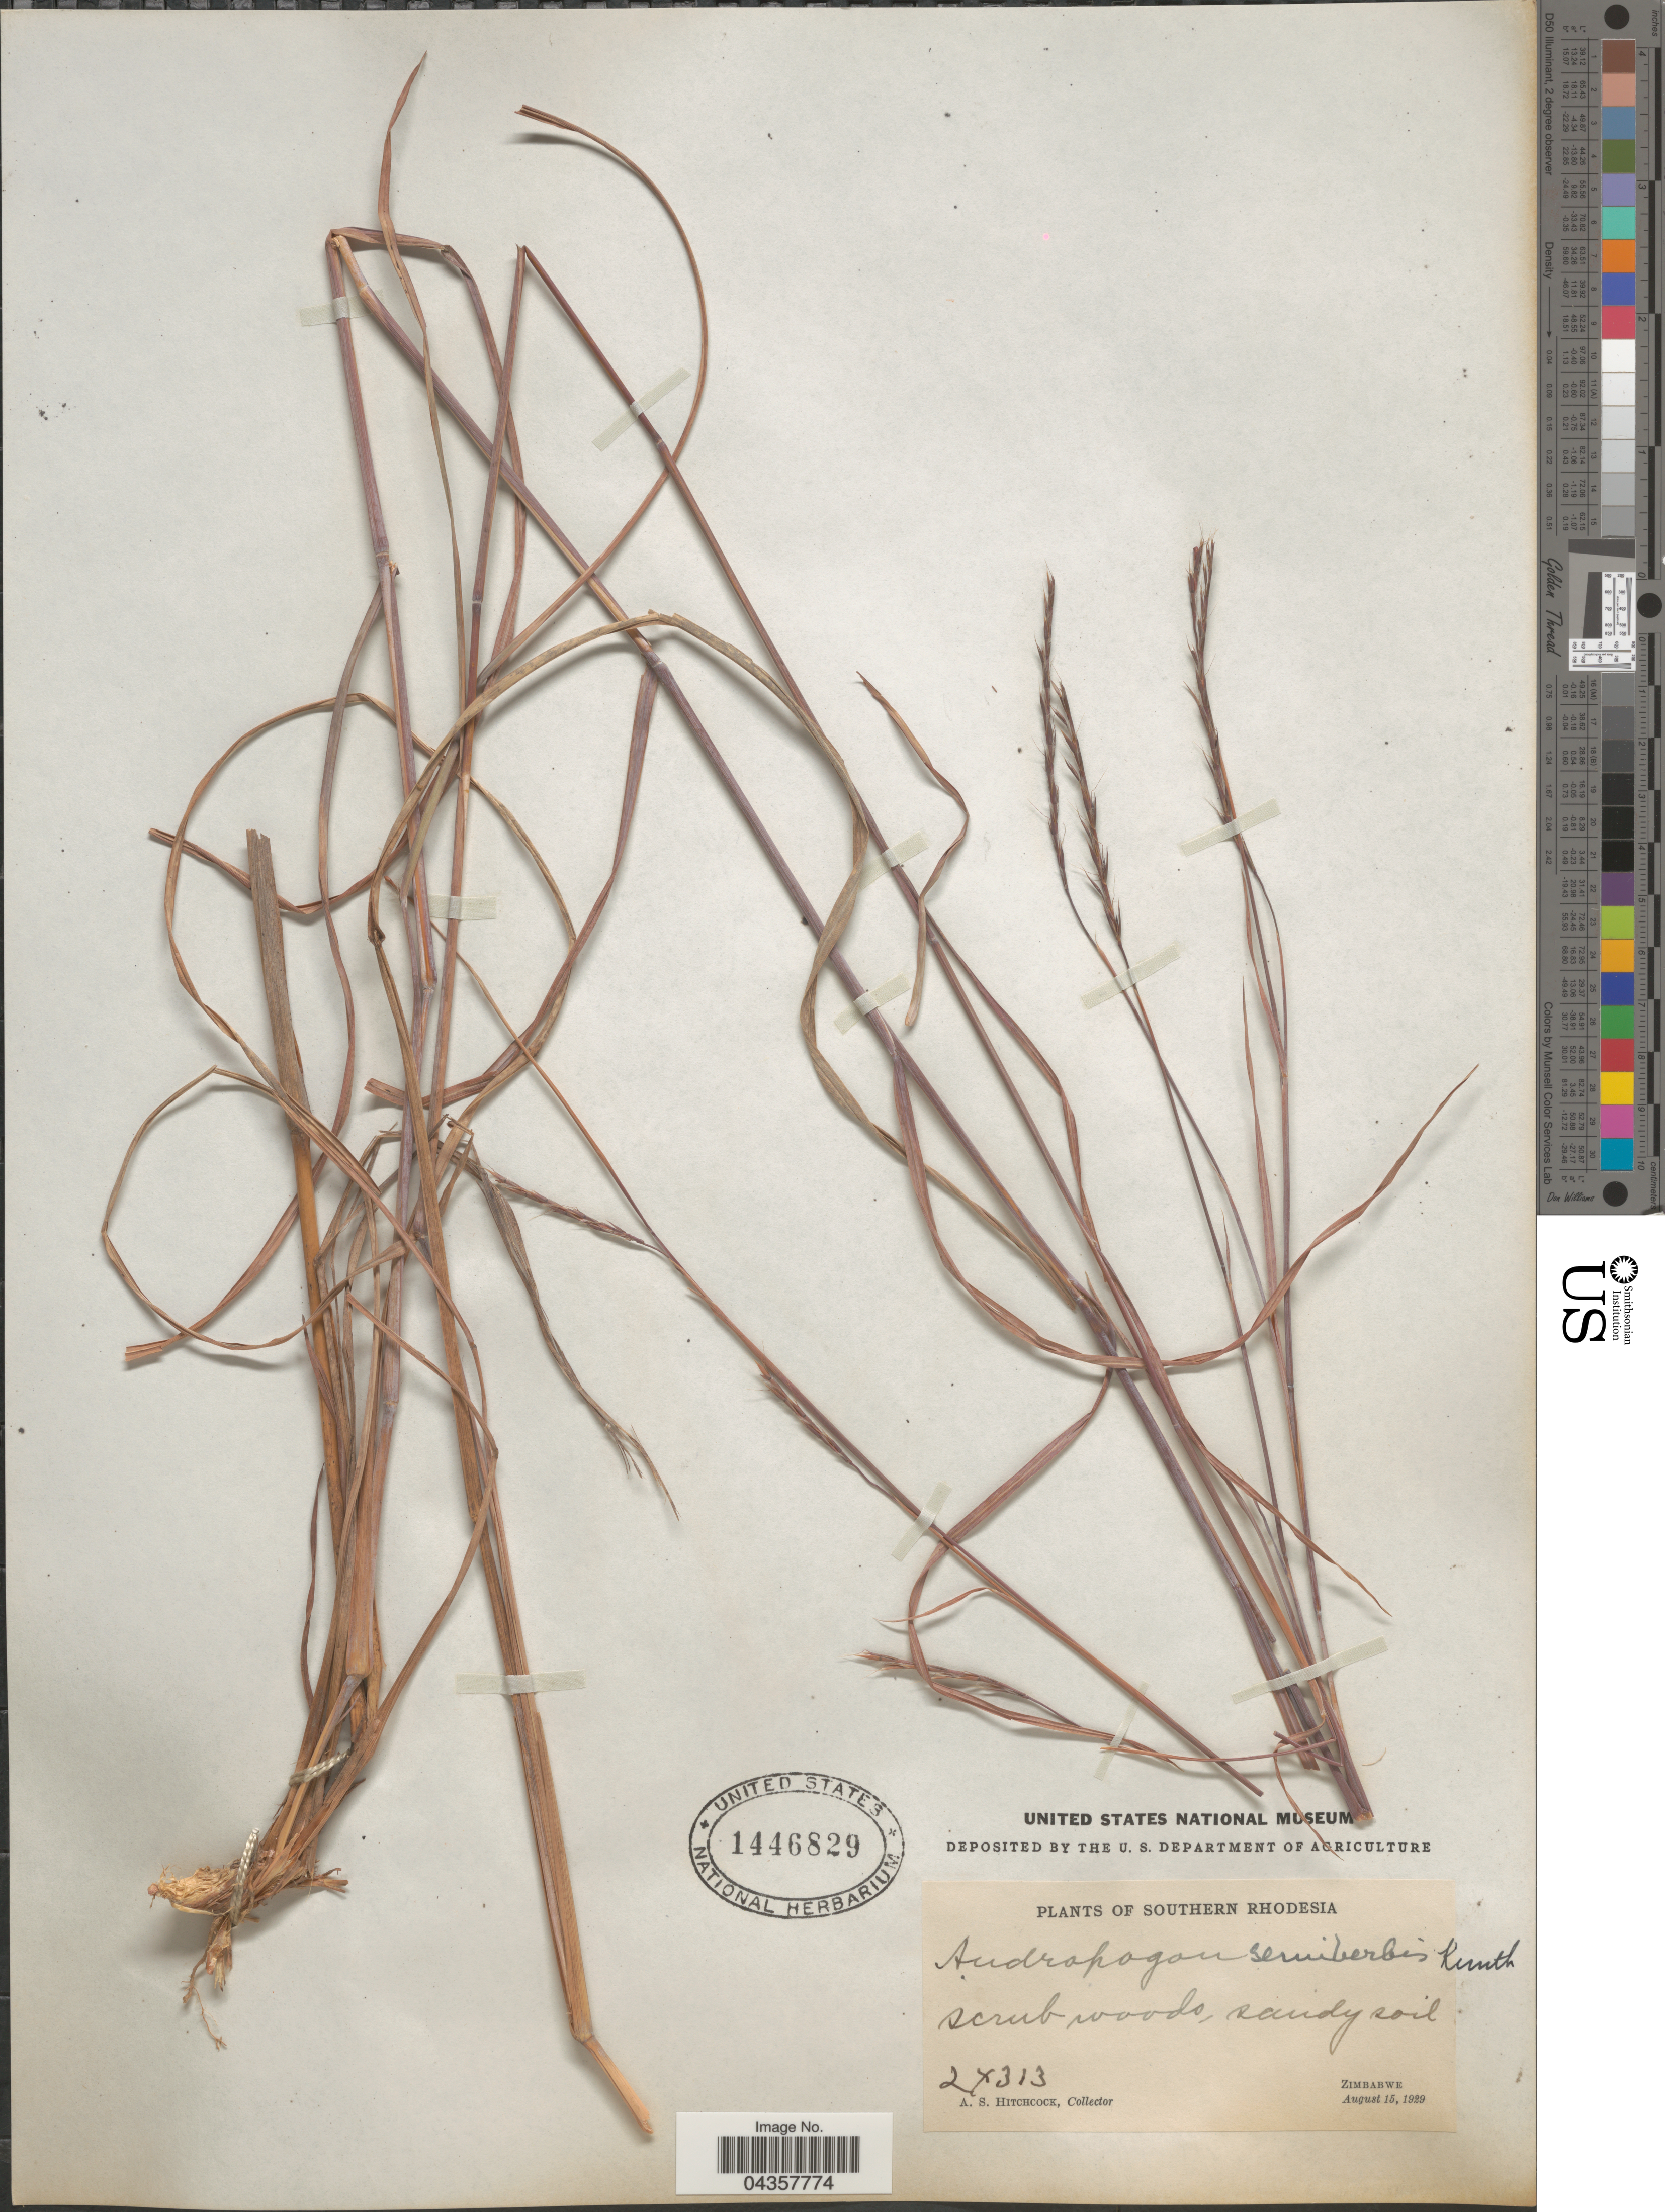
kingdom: Plantae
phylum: Tracheophyta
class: Liliopsida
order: Poales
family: Poaceae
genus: Schizachyrium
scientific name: Schizachyrium sanguineum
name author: (Retz.) Alston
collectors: A. S. Hitchcock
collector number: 24313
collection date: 1929-08-15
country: Zimbabwe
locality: Southern Rhodesia.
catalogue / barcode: US 1446829